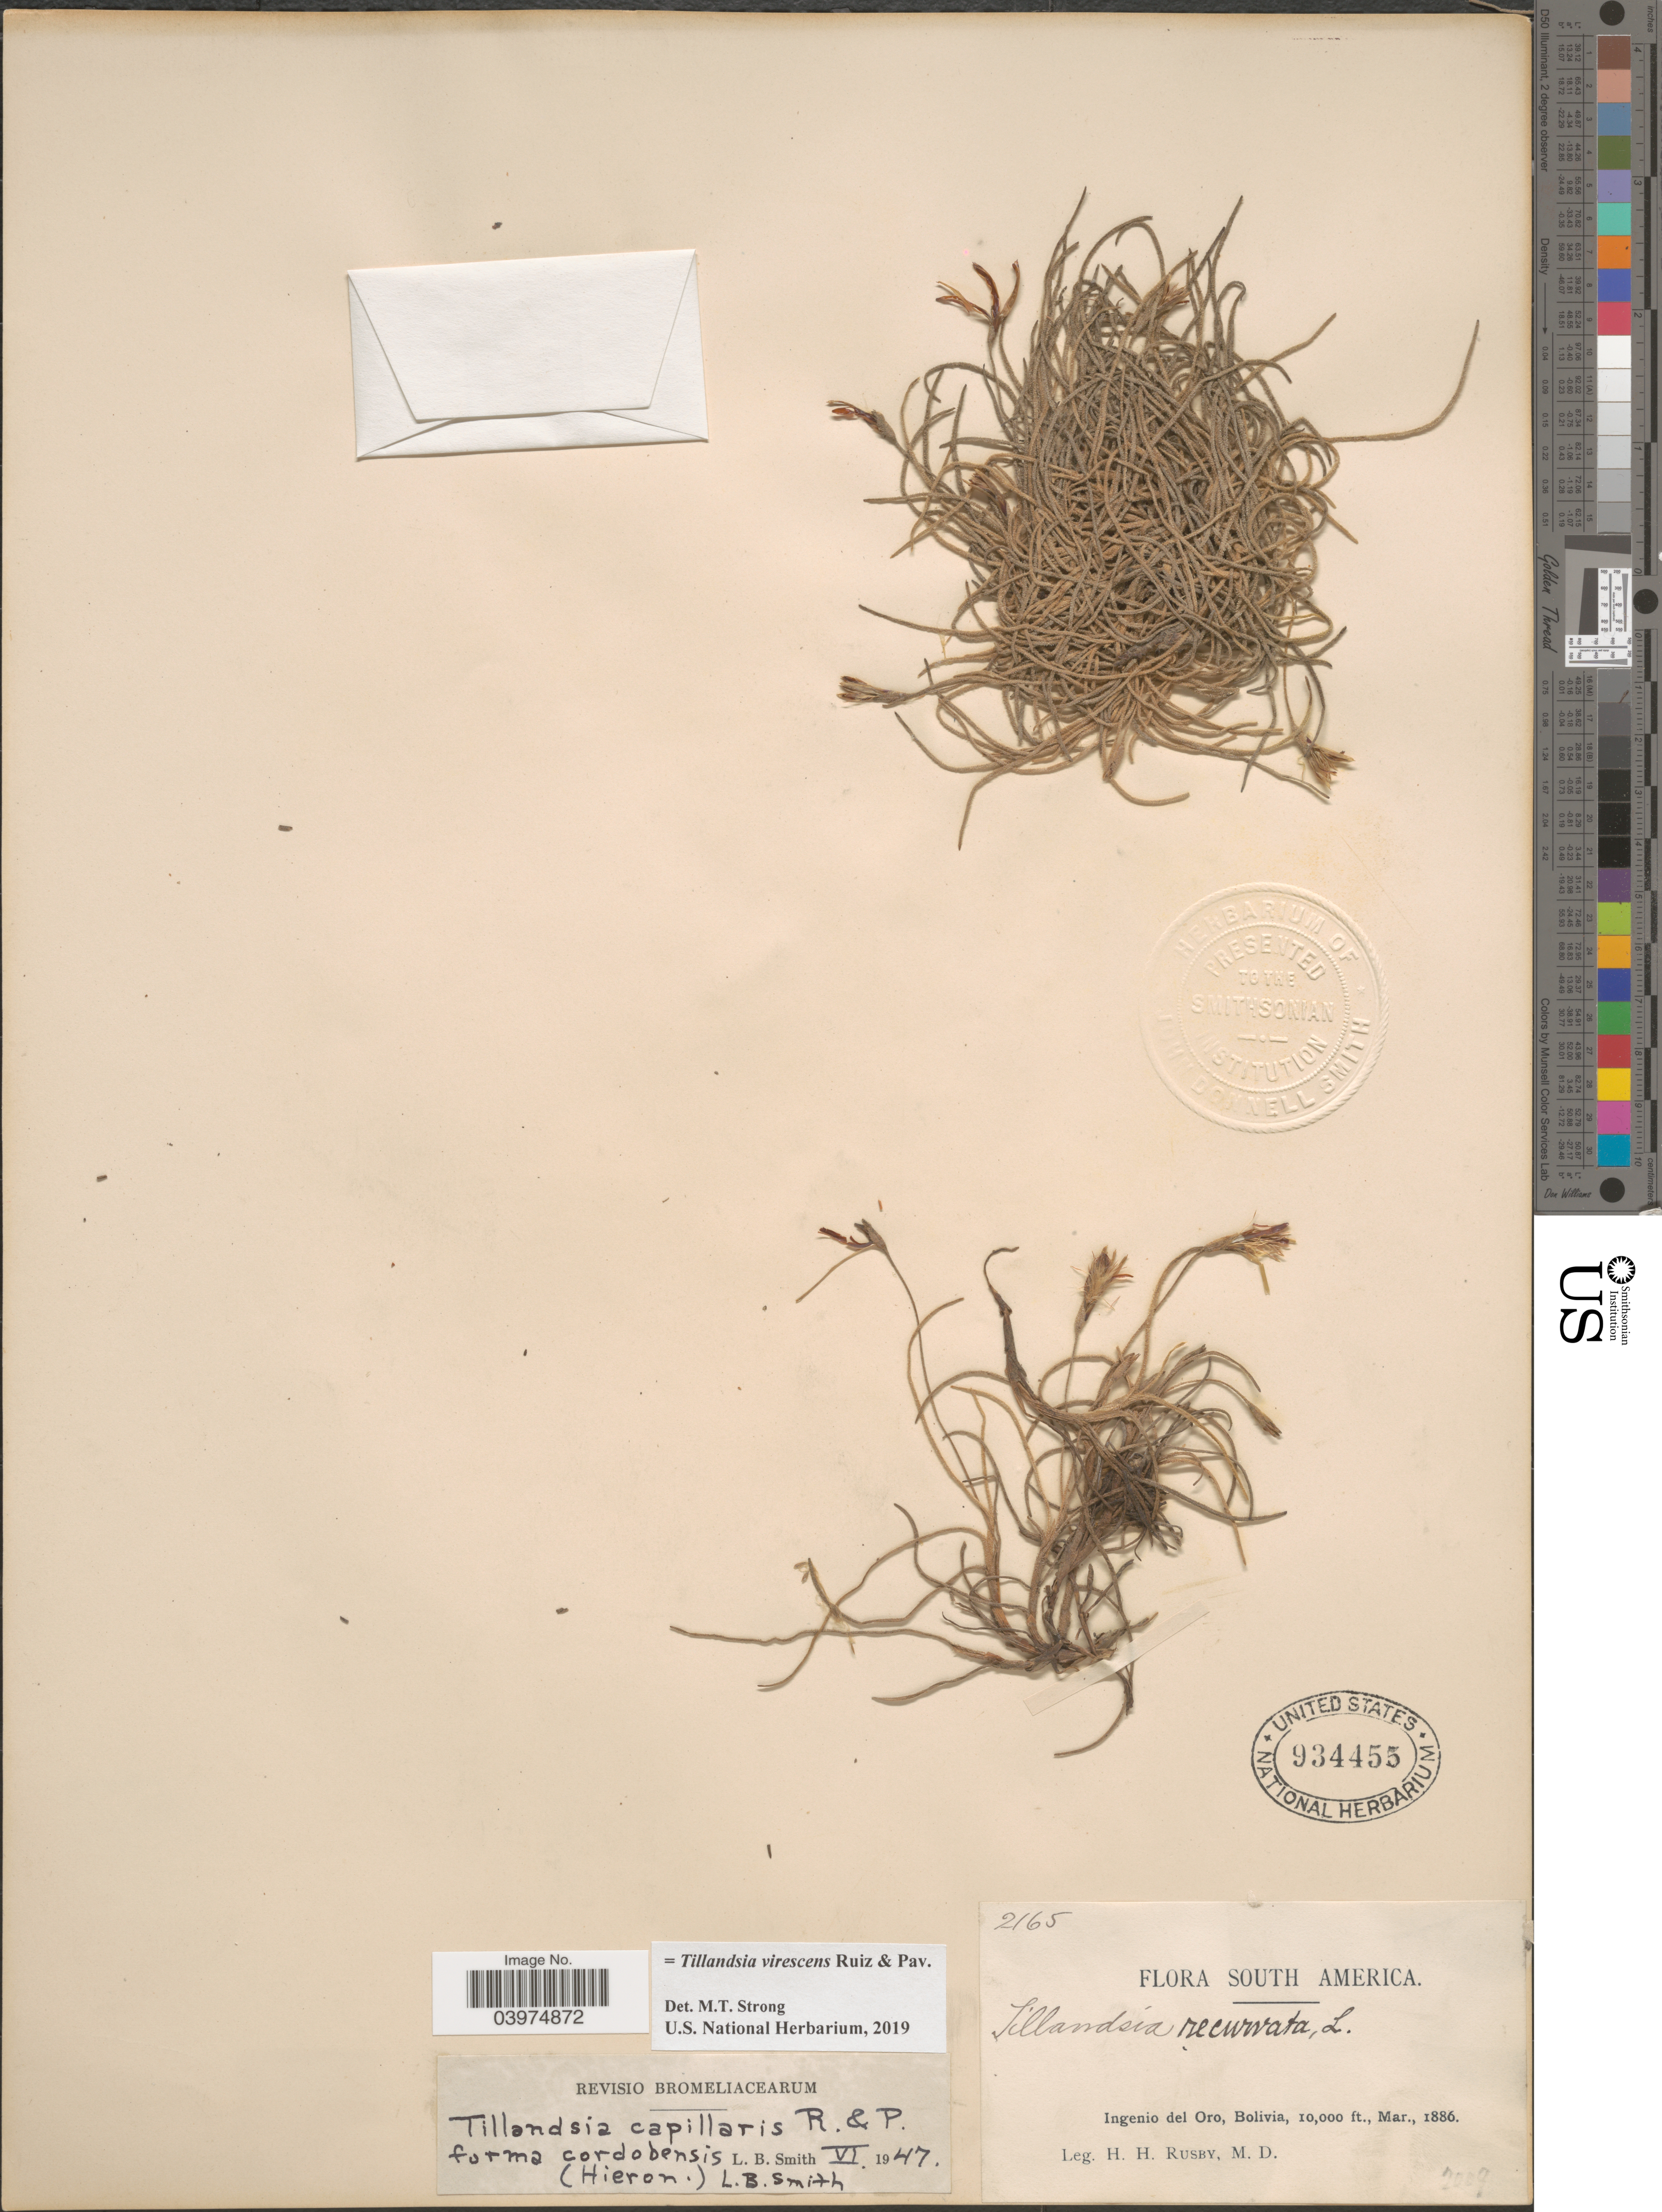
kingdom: Plantae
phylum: Tracheophyta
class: Liliopsida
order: Poales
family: Bromeliaceae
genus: Tillandsia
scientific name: Tillandsia virescens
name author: Ruiz & Pav.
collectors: H. H. Rusby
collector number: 2165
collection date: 1886-03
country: Bolivia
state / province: Potosí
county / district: Potasí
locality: Ingenio del Oro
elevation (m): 3048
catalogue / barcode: US 934455